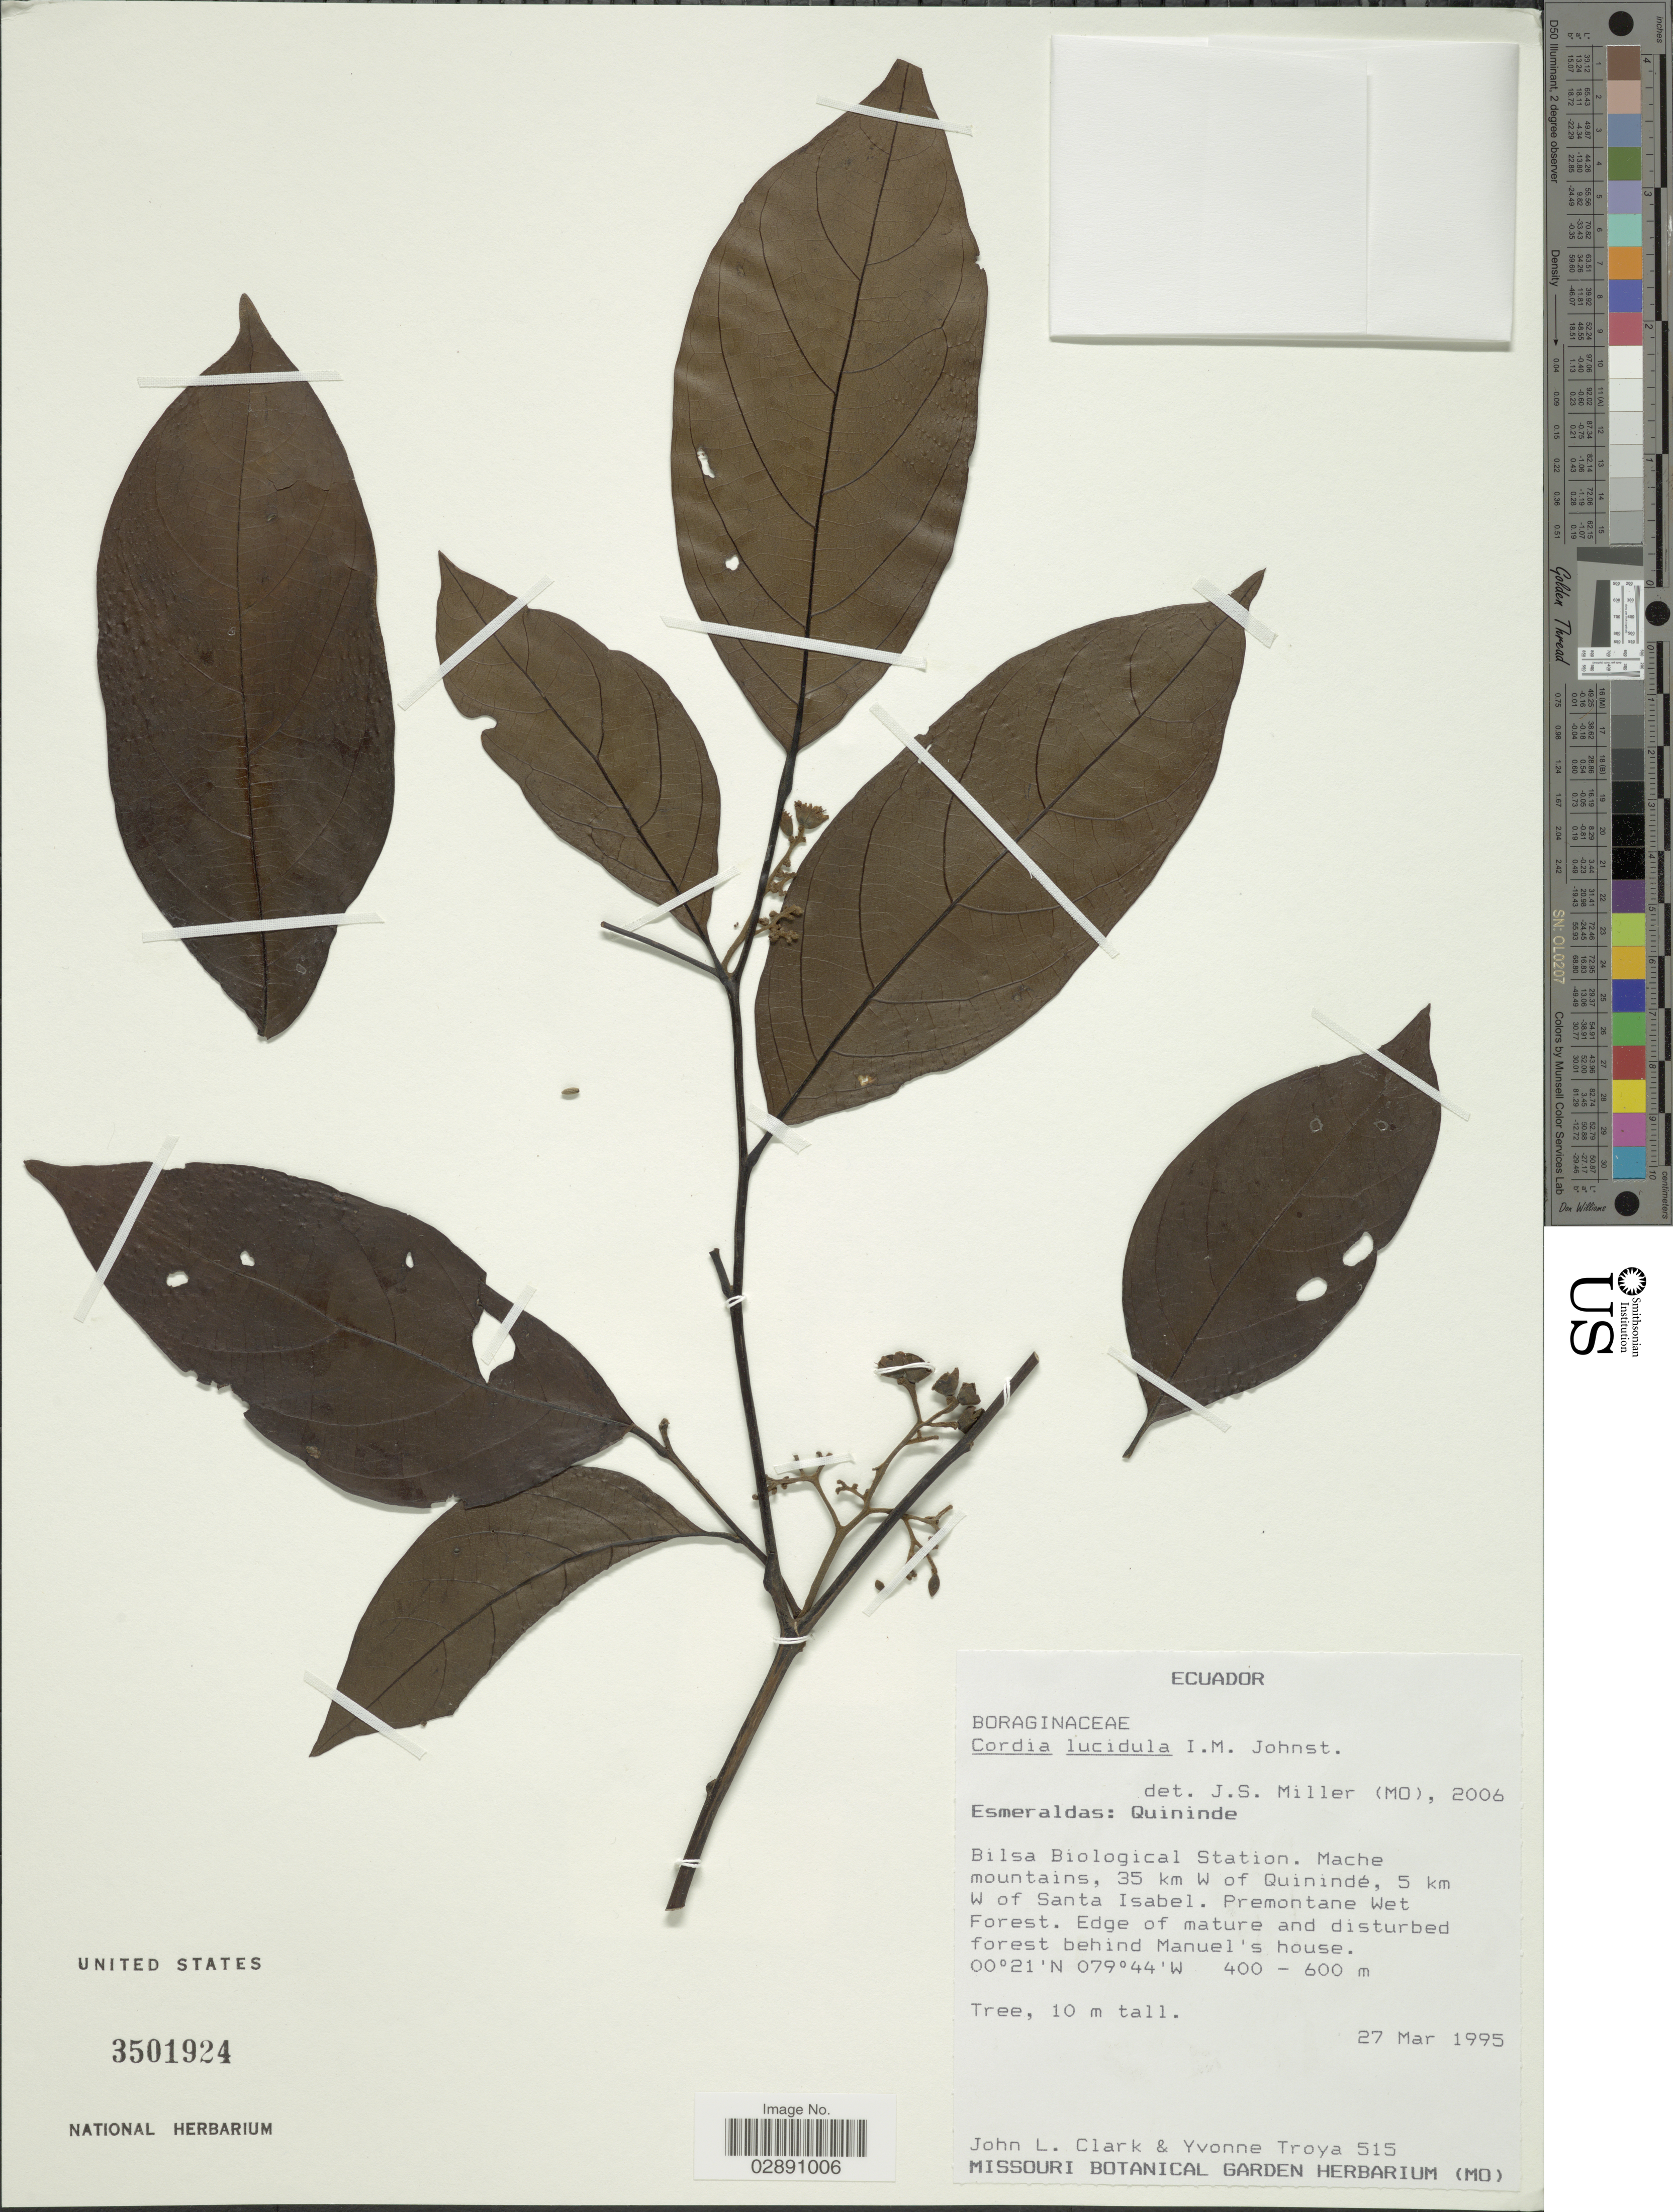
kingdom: Plantae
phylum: Tracheophyta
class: Magnoliopsida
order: Boraginales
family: Cordiaceae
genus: Cordia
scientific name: Cordia lucidula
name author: I.M. Johnst.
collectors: J. L. Clark & Y. Troya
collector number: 515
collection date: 1995-03-27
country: Ecuador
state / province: Esmeraldas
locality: Quininde. Bilsa Biological Station. Mache Mountains, 35 km W of Quinindé, 5 km W of Santa Isabel. Forest behind Manuel's house.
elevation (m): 400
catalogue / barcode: US 3501924